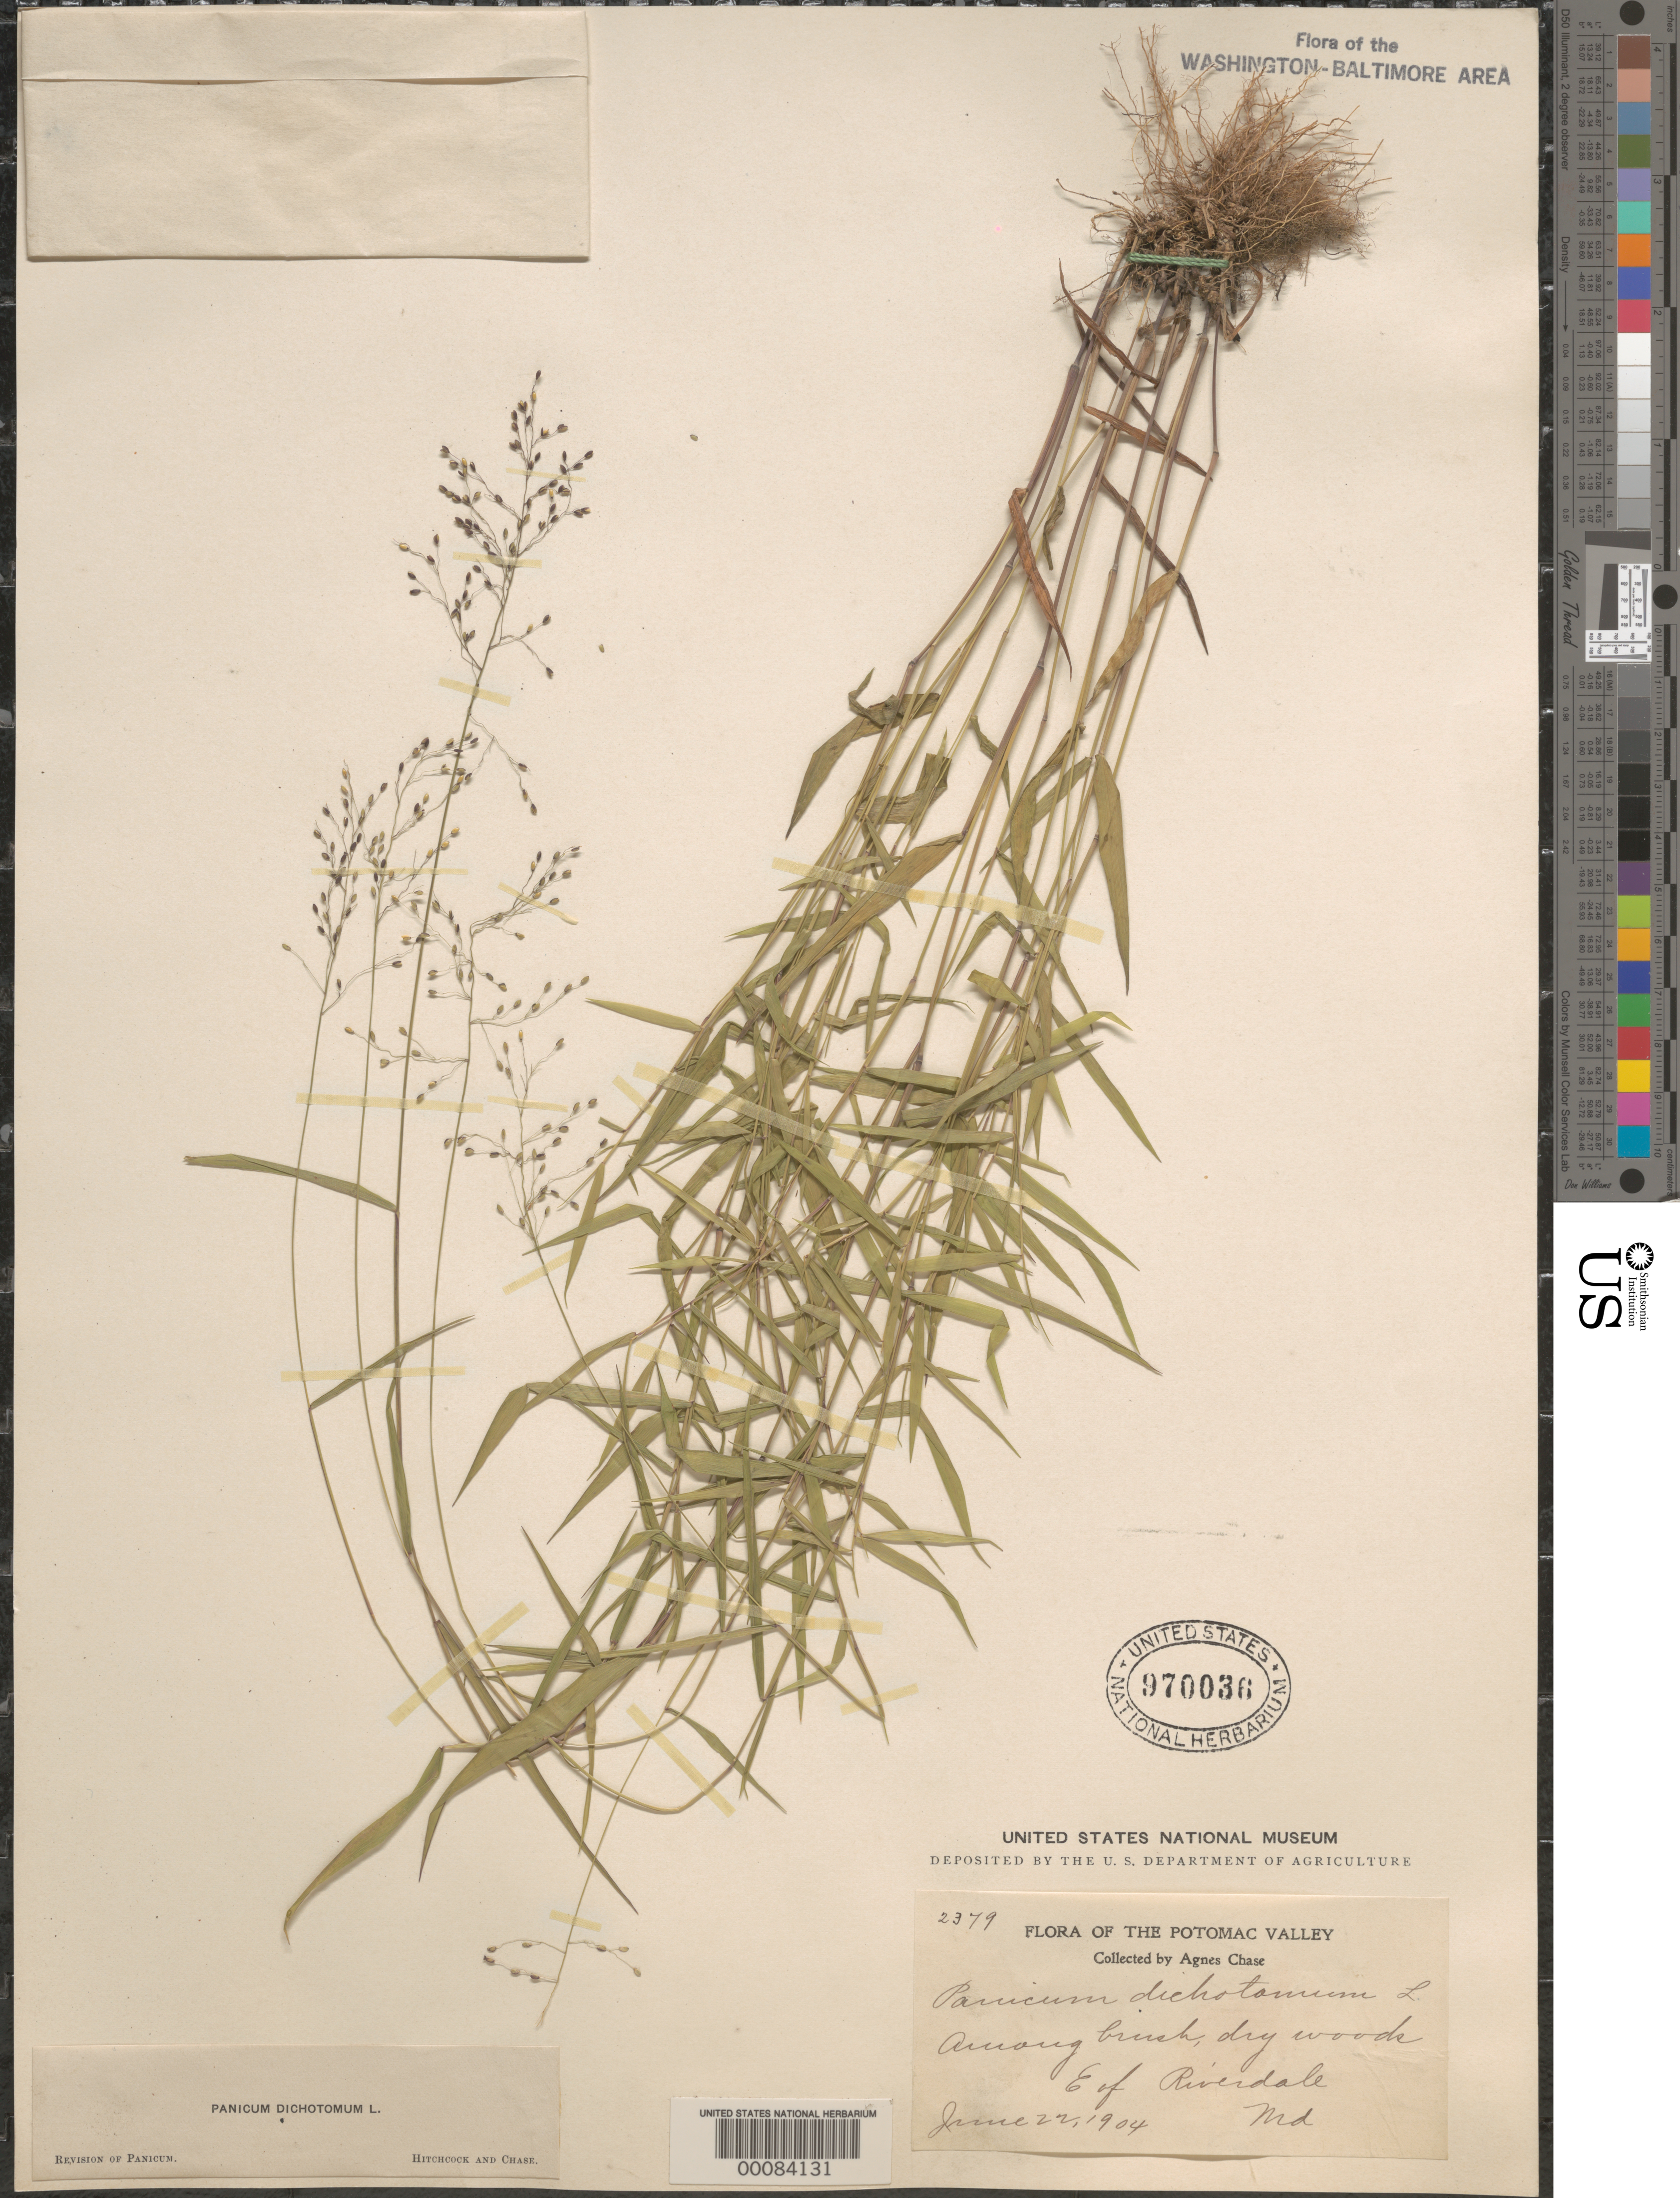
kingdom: Plantae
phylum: Tracheophyta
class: Liliopsida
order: Poales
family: Poaceae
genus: Dichanthelium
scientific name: Dichanthelium dichotomum var. dichotomum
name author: (L.) Gould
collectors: A. Chase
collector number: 2379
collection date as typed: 22 Jun 1904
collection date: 1904-06-22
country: United States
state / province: Maryland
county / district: Prince George's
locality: E of Riverdale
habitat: Dry woods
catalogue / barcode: US 970036